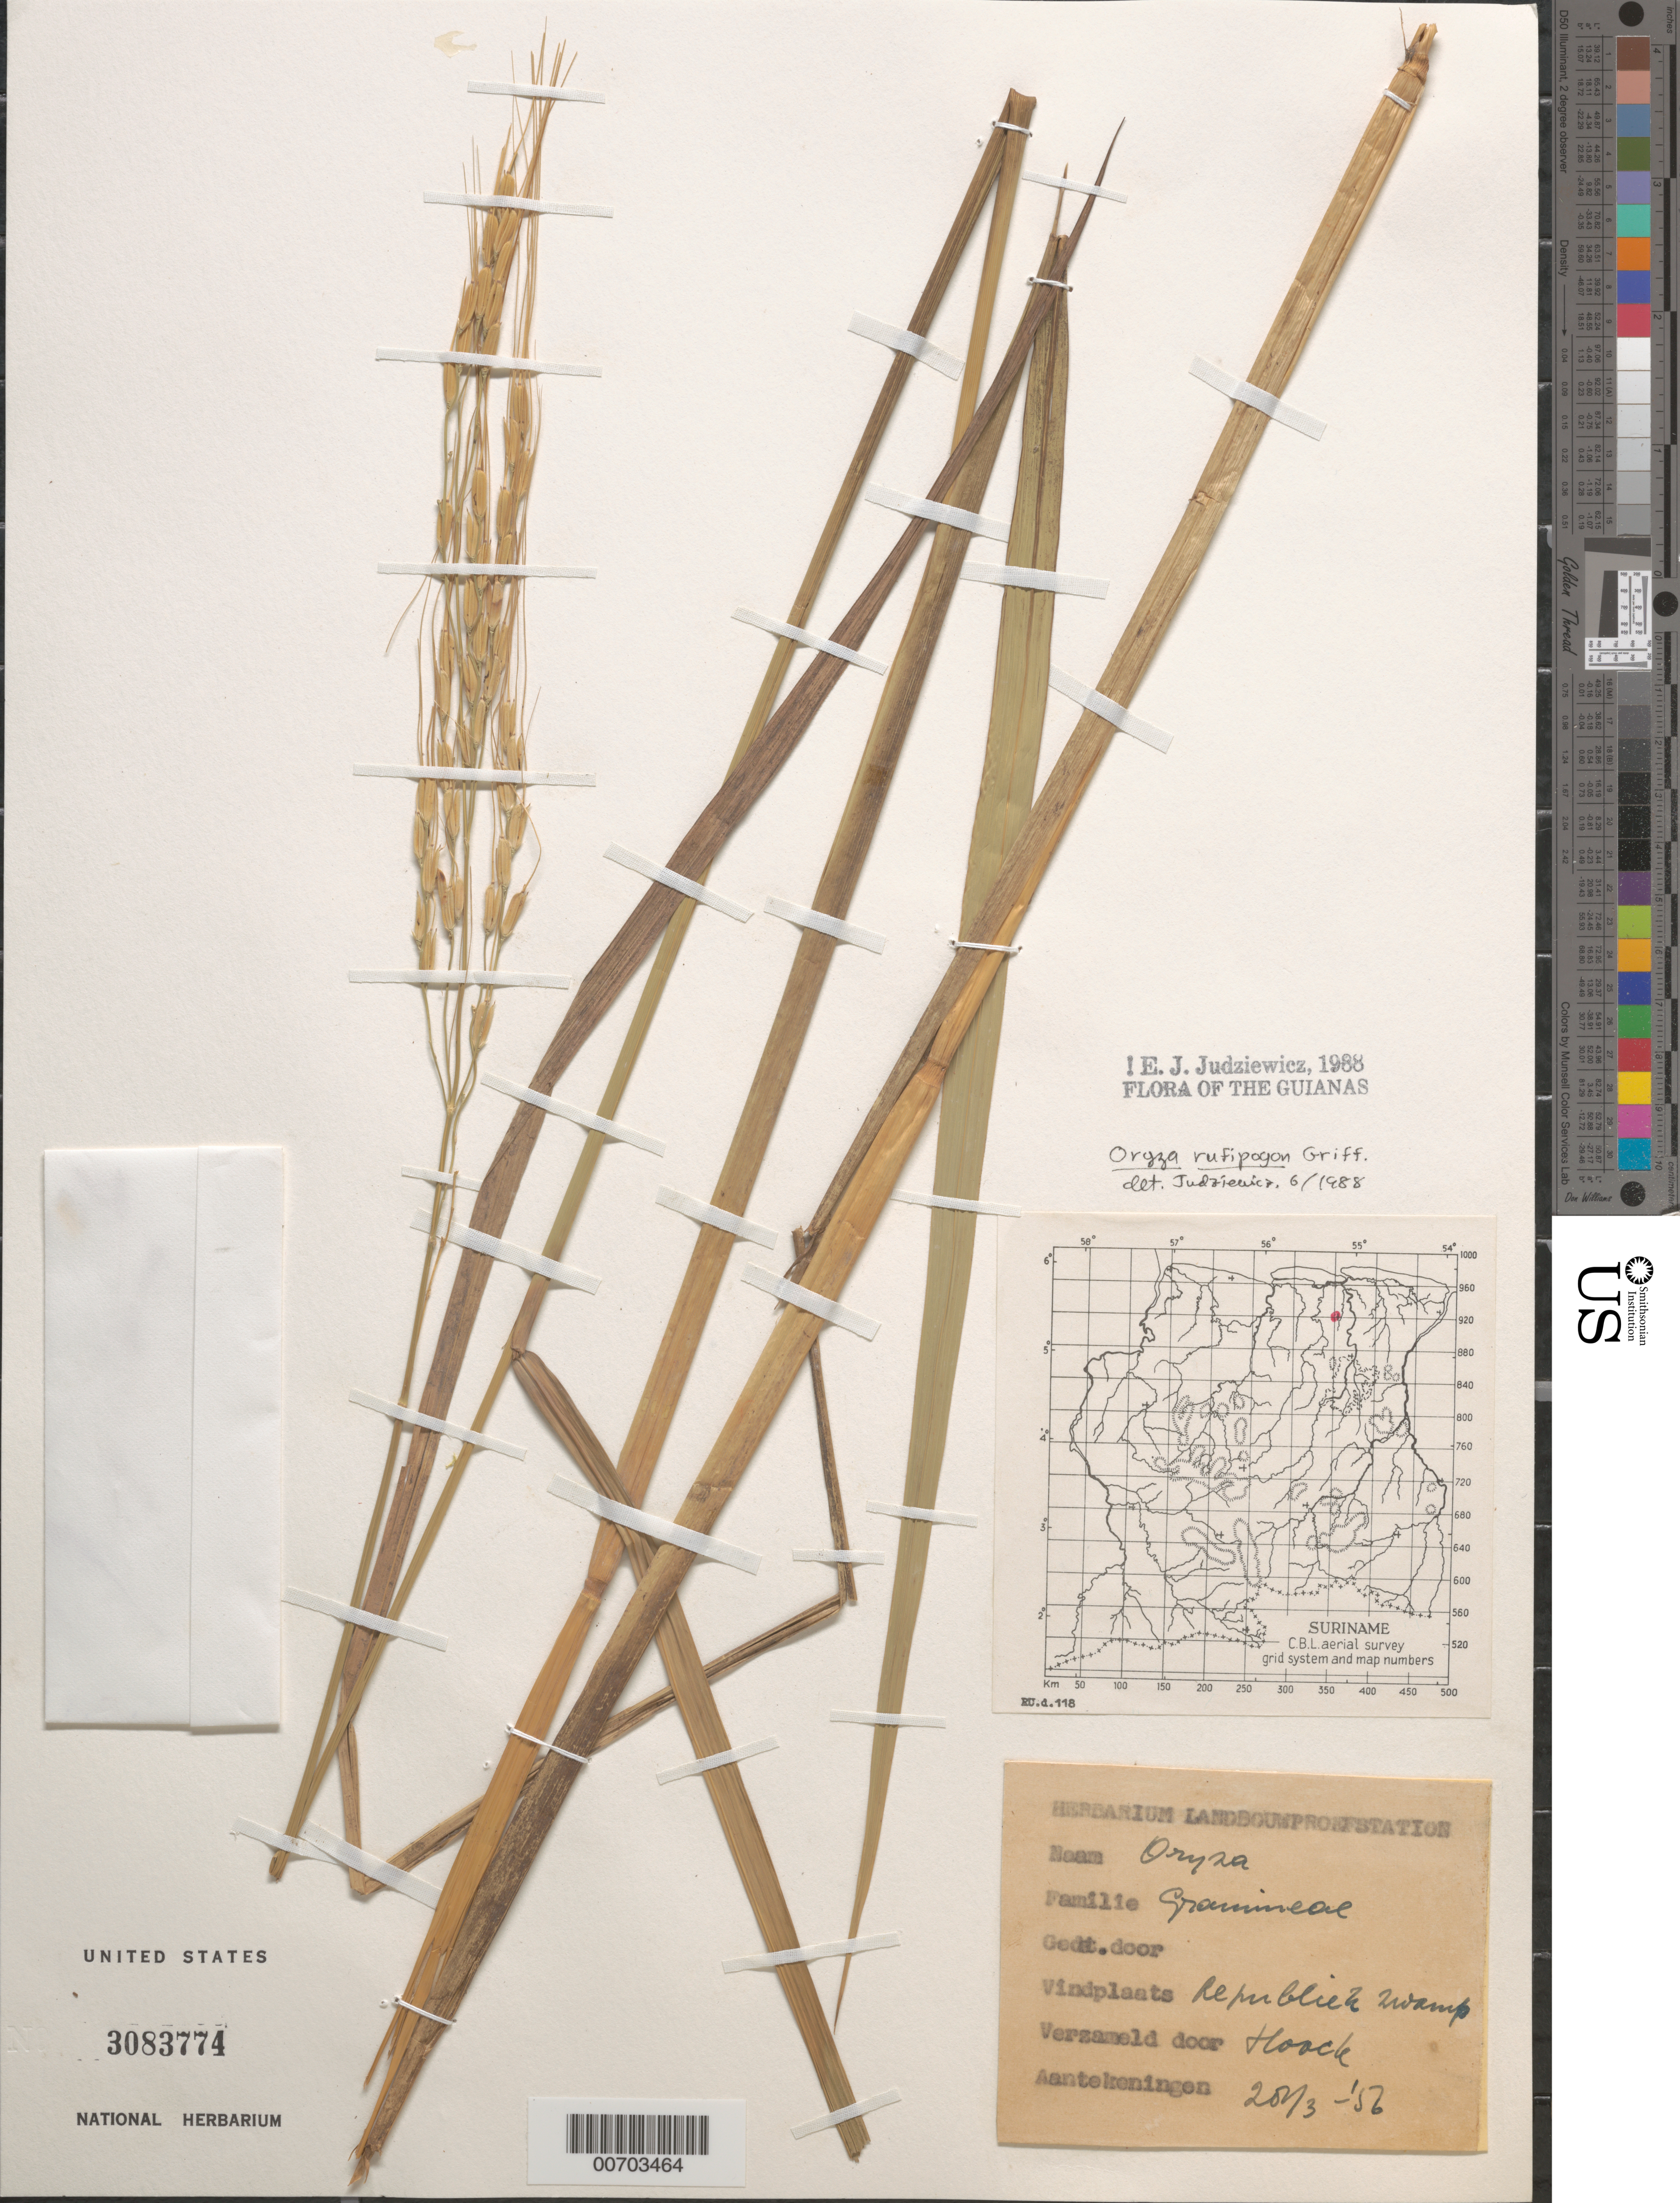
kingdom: Plantae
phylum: Tracheophyta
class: Liliopsida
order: Poales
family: Poaceae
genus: Oryza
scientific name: Oryza rufipogon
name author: Griffith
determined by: Judziewicz, E. J.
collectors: J. Hoock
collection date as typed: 20-Mar-56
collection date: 1956-03-20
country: Suriname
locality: Republiek, Voie Chemin de fer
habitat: Marais le long chemin de fer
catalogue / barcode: US 3083774